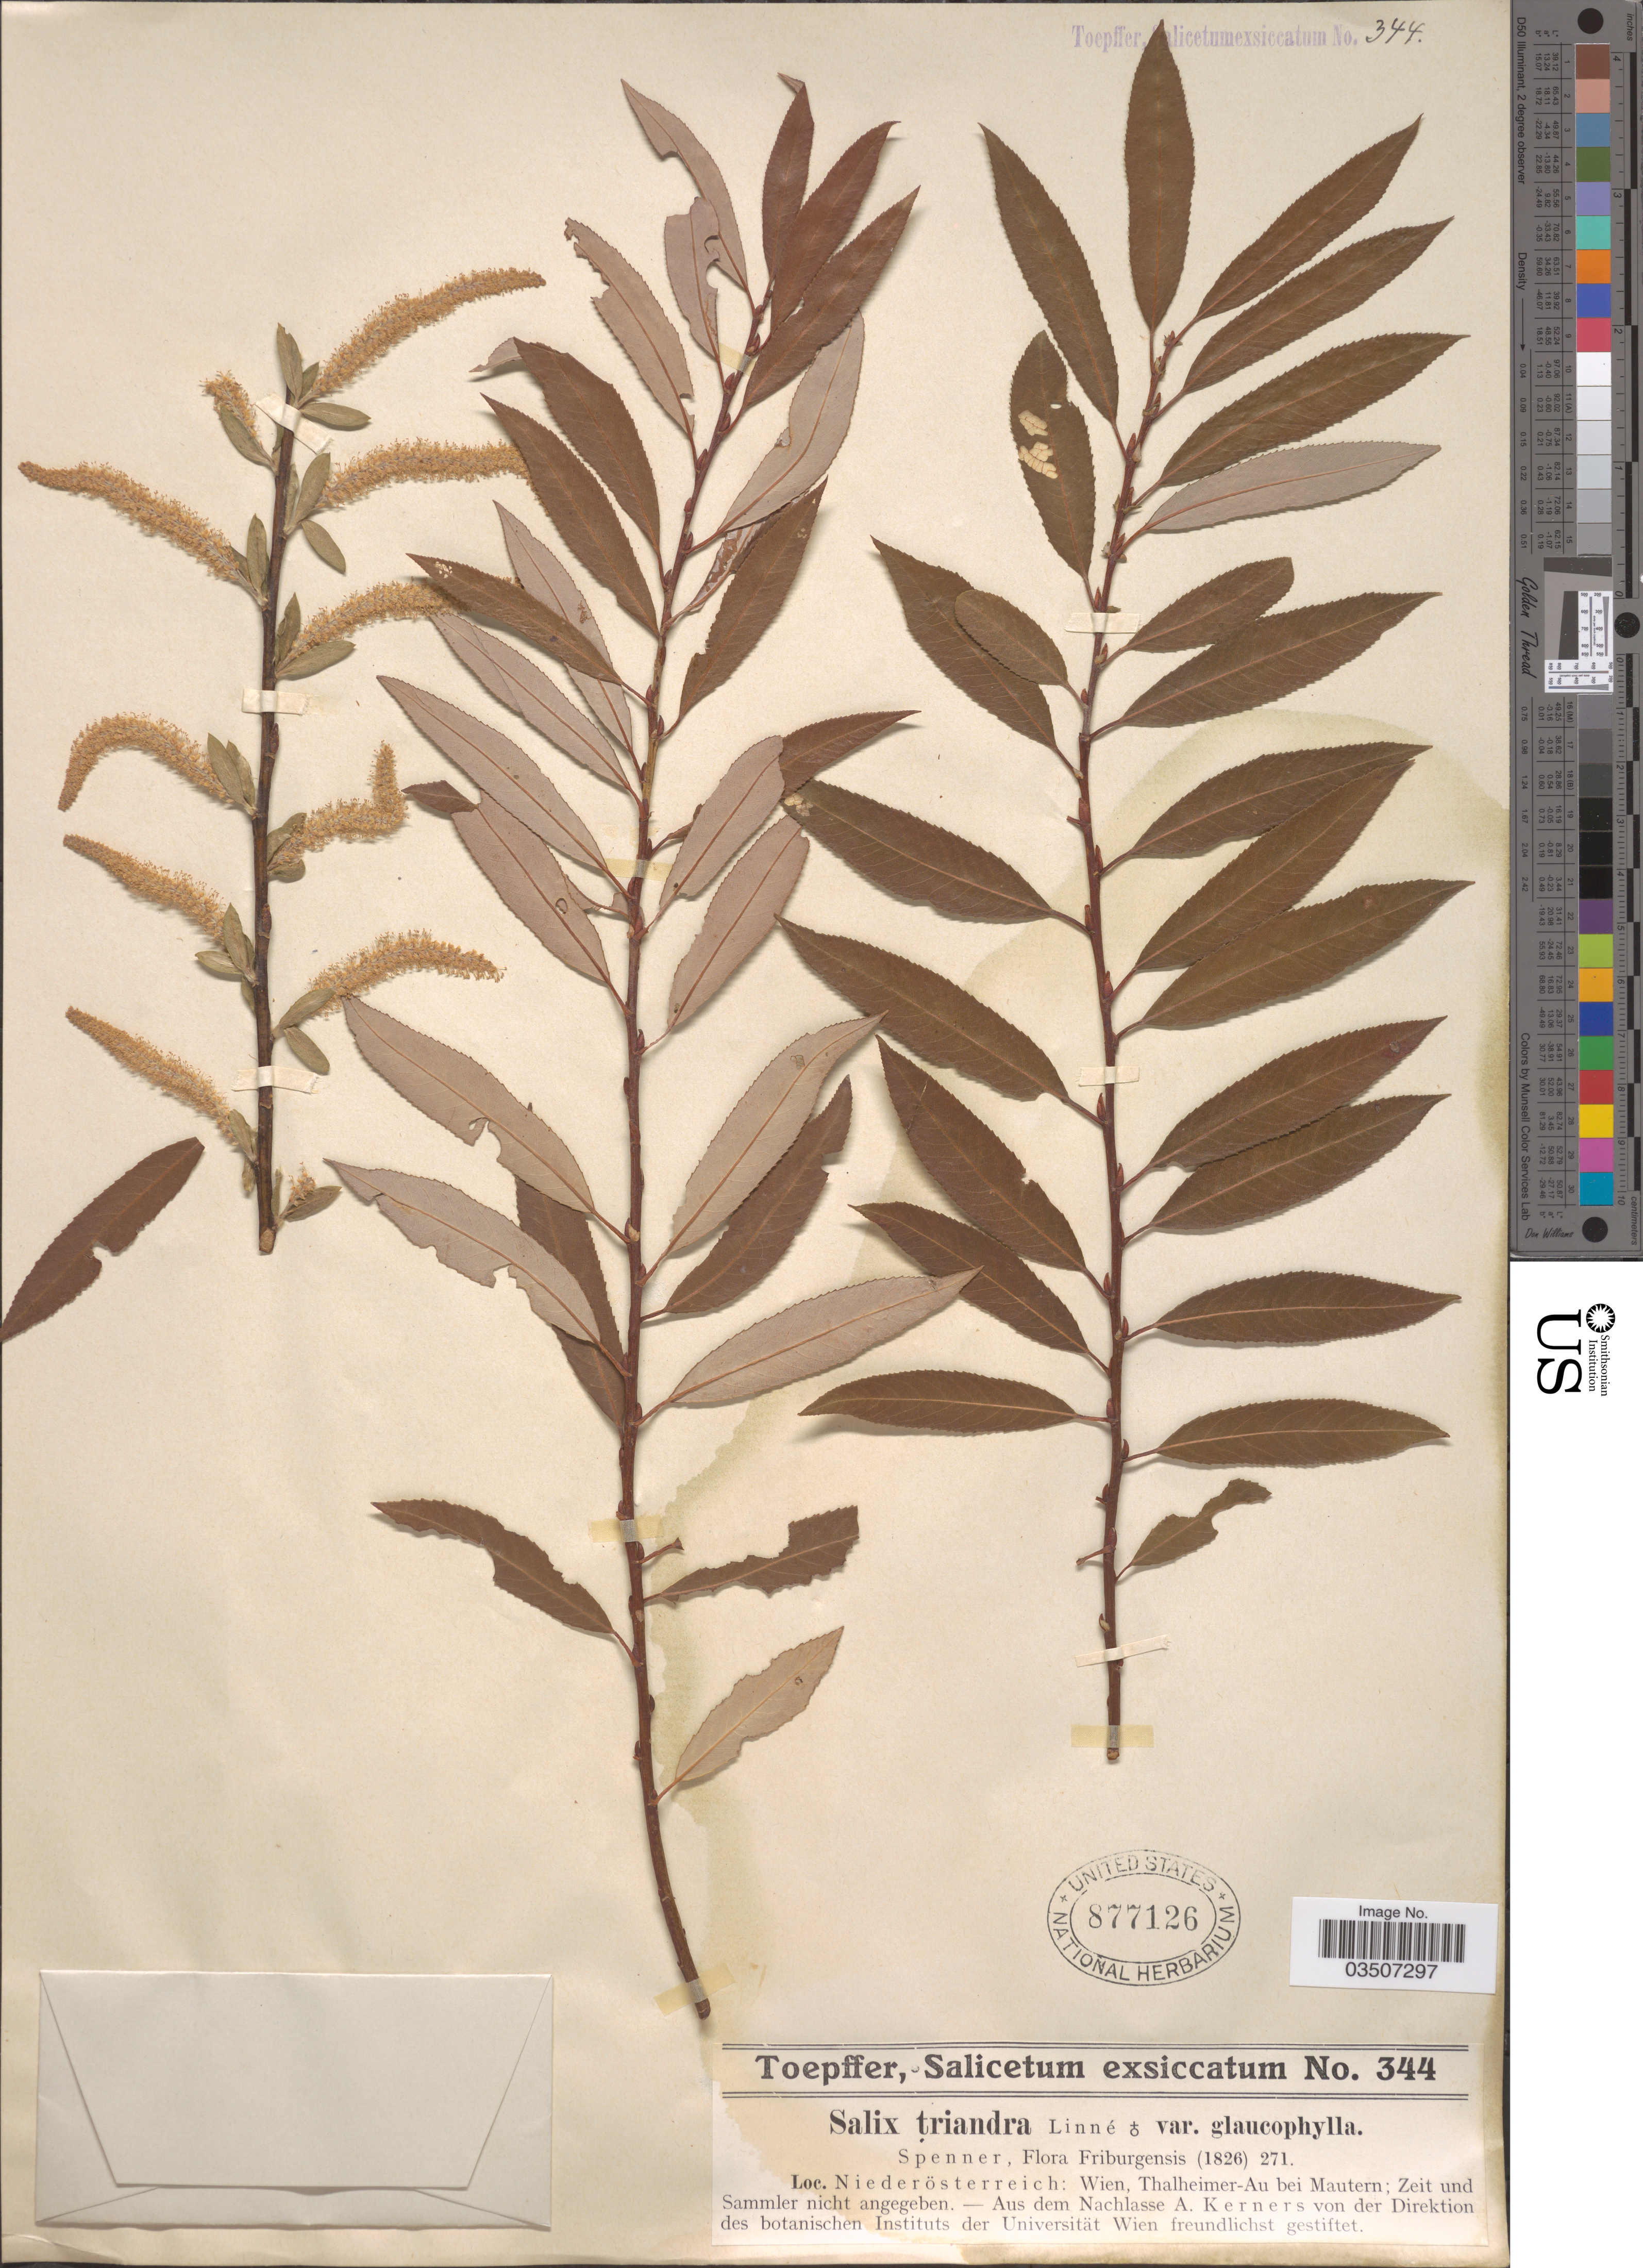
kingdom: Plantae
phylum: Tracheophyta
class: Magnoliopsida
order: Malpighiales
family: Salicaceae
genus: Salix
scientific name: Salix triandra var. glaucophylla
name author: Ser.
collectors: A. Toepffer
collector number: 344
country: Austria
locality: Niederösterreich: Wien, Thalheimer-Au bei Mautern; Zeit und Sammler nicht angegeben.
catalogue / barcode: US 877126